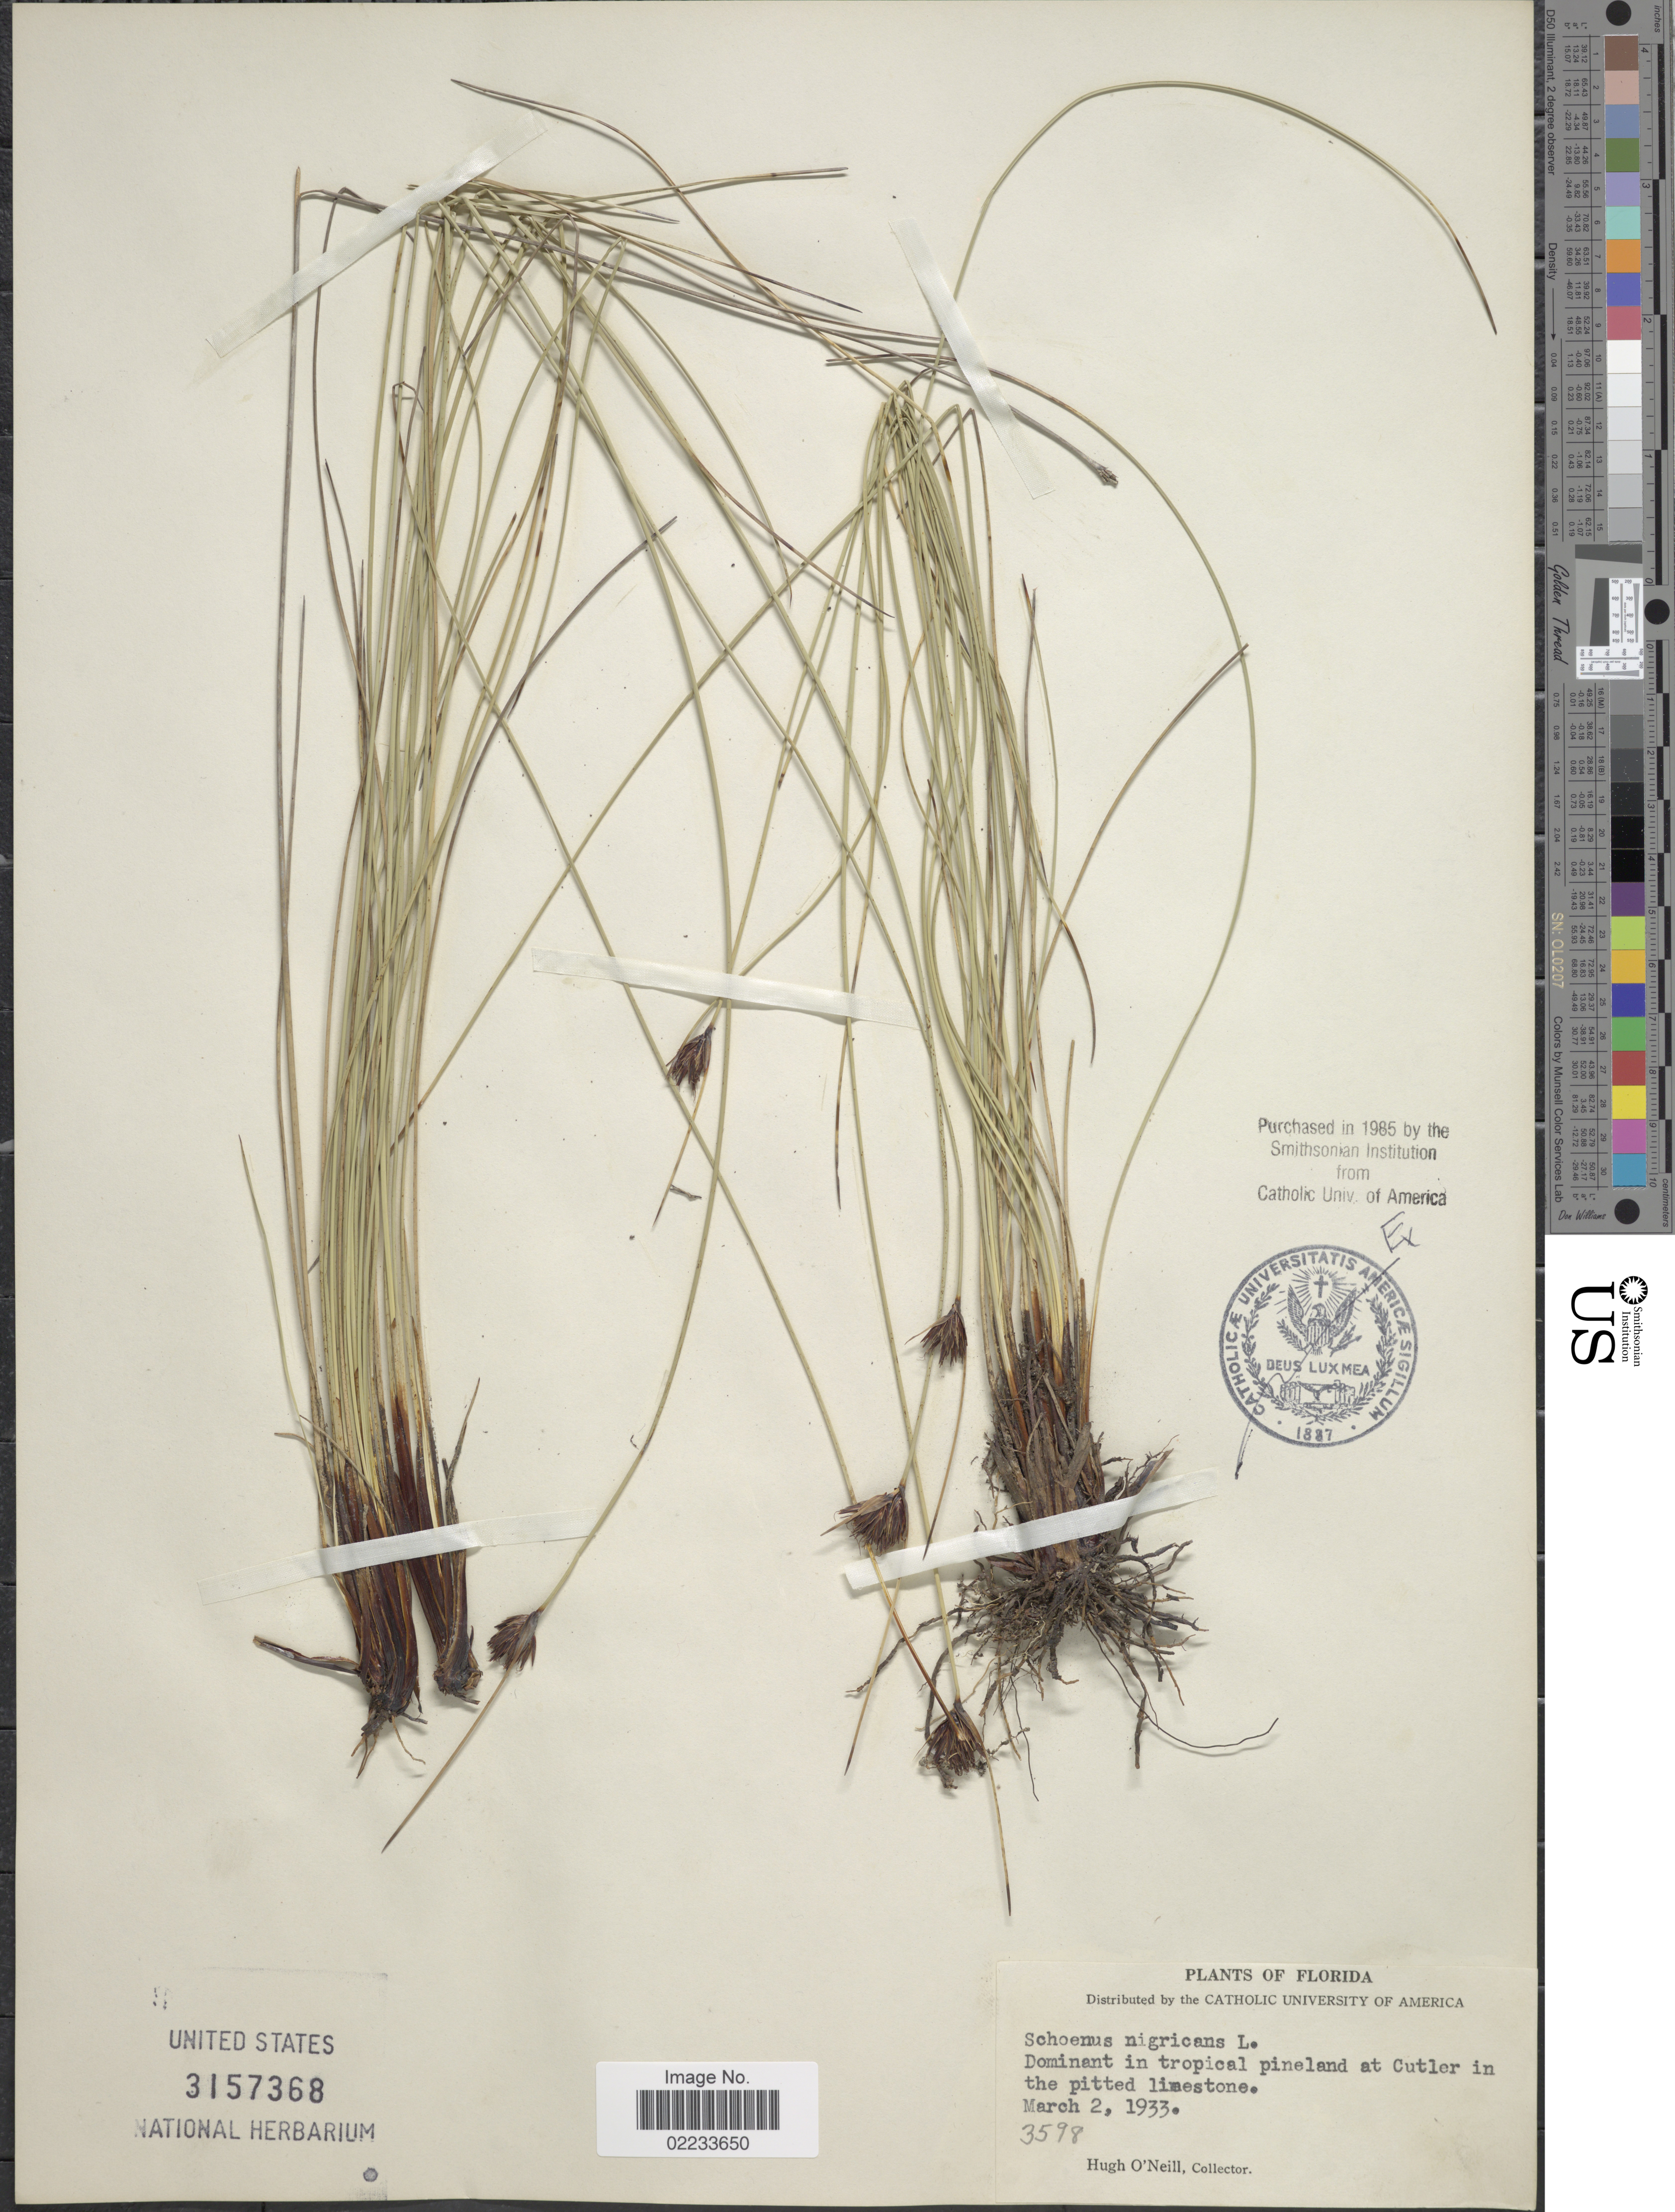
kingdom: Plantae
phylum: Tracheophyta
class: Liliopsida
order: Poales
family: Cyperaceae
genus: Schoenus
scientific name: Schoenus nigricans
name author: L.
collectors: H. O'Neill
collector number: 3598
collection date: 1933-03-02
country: United States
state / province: Florida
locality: Dominant in tropical pineland at Cutler in the pitted limestone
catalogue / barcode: US 3157368